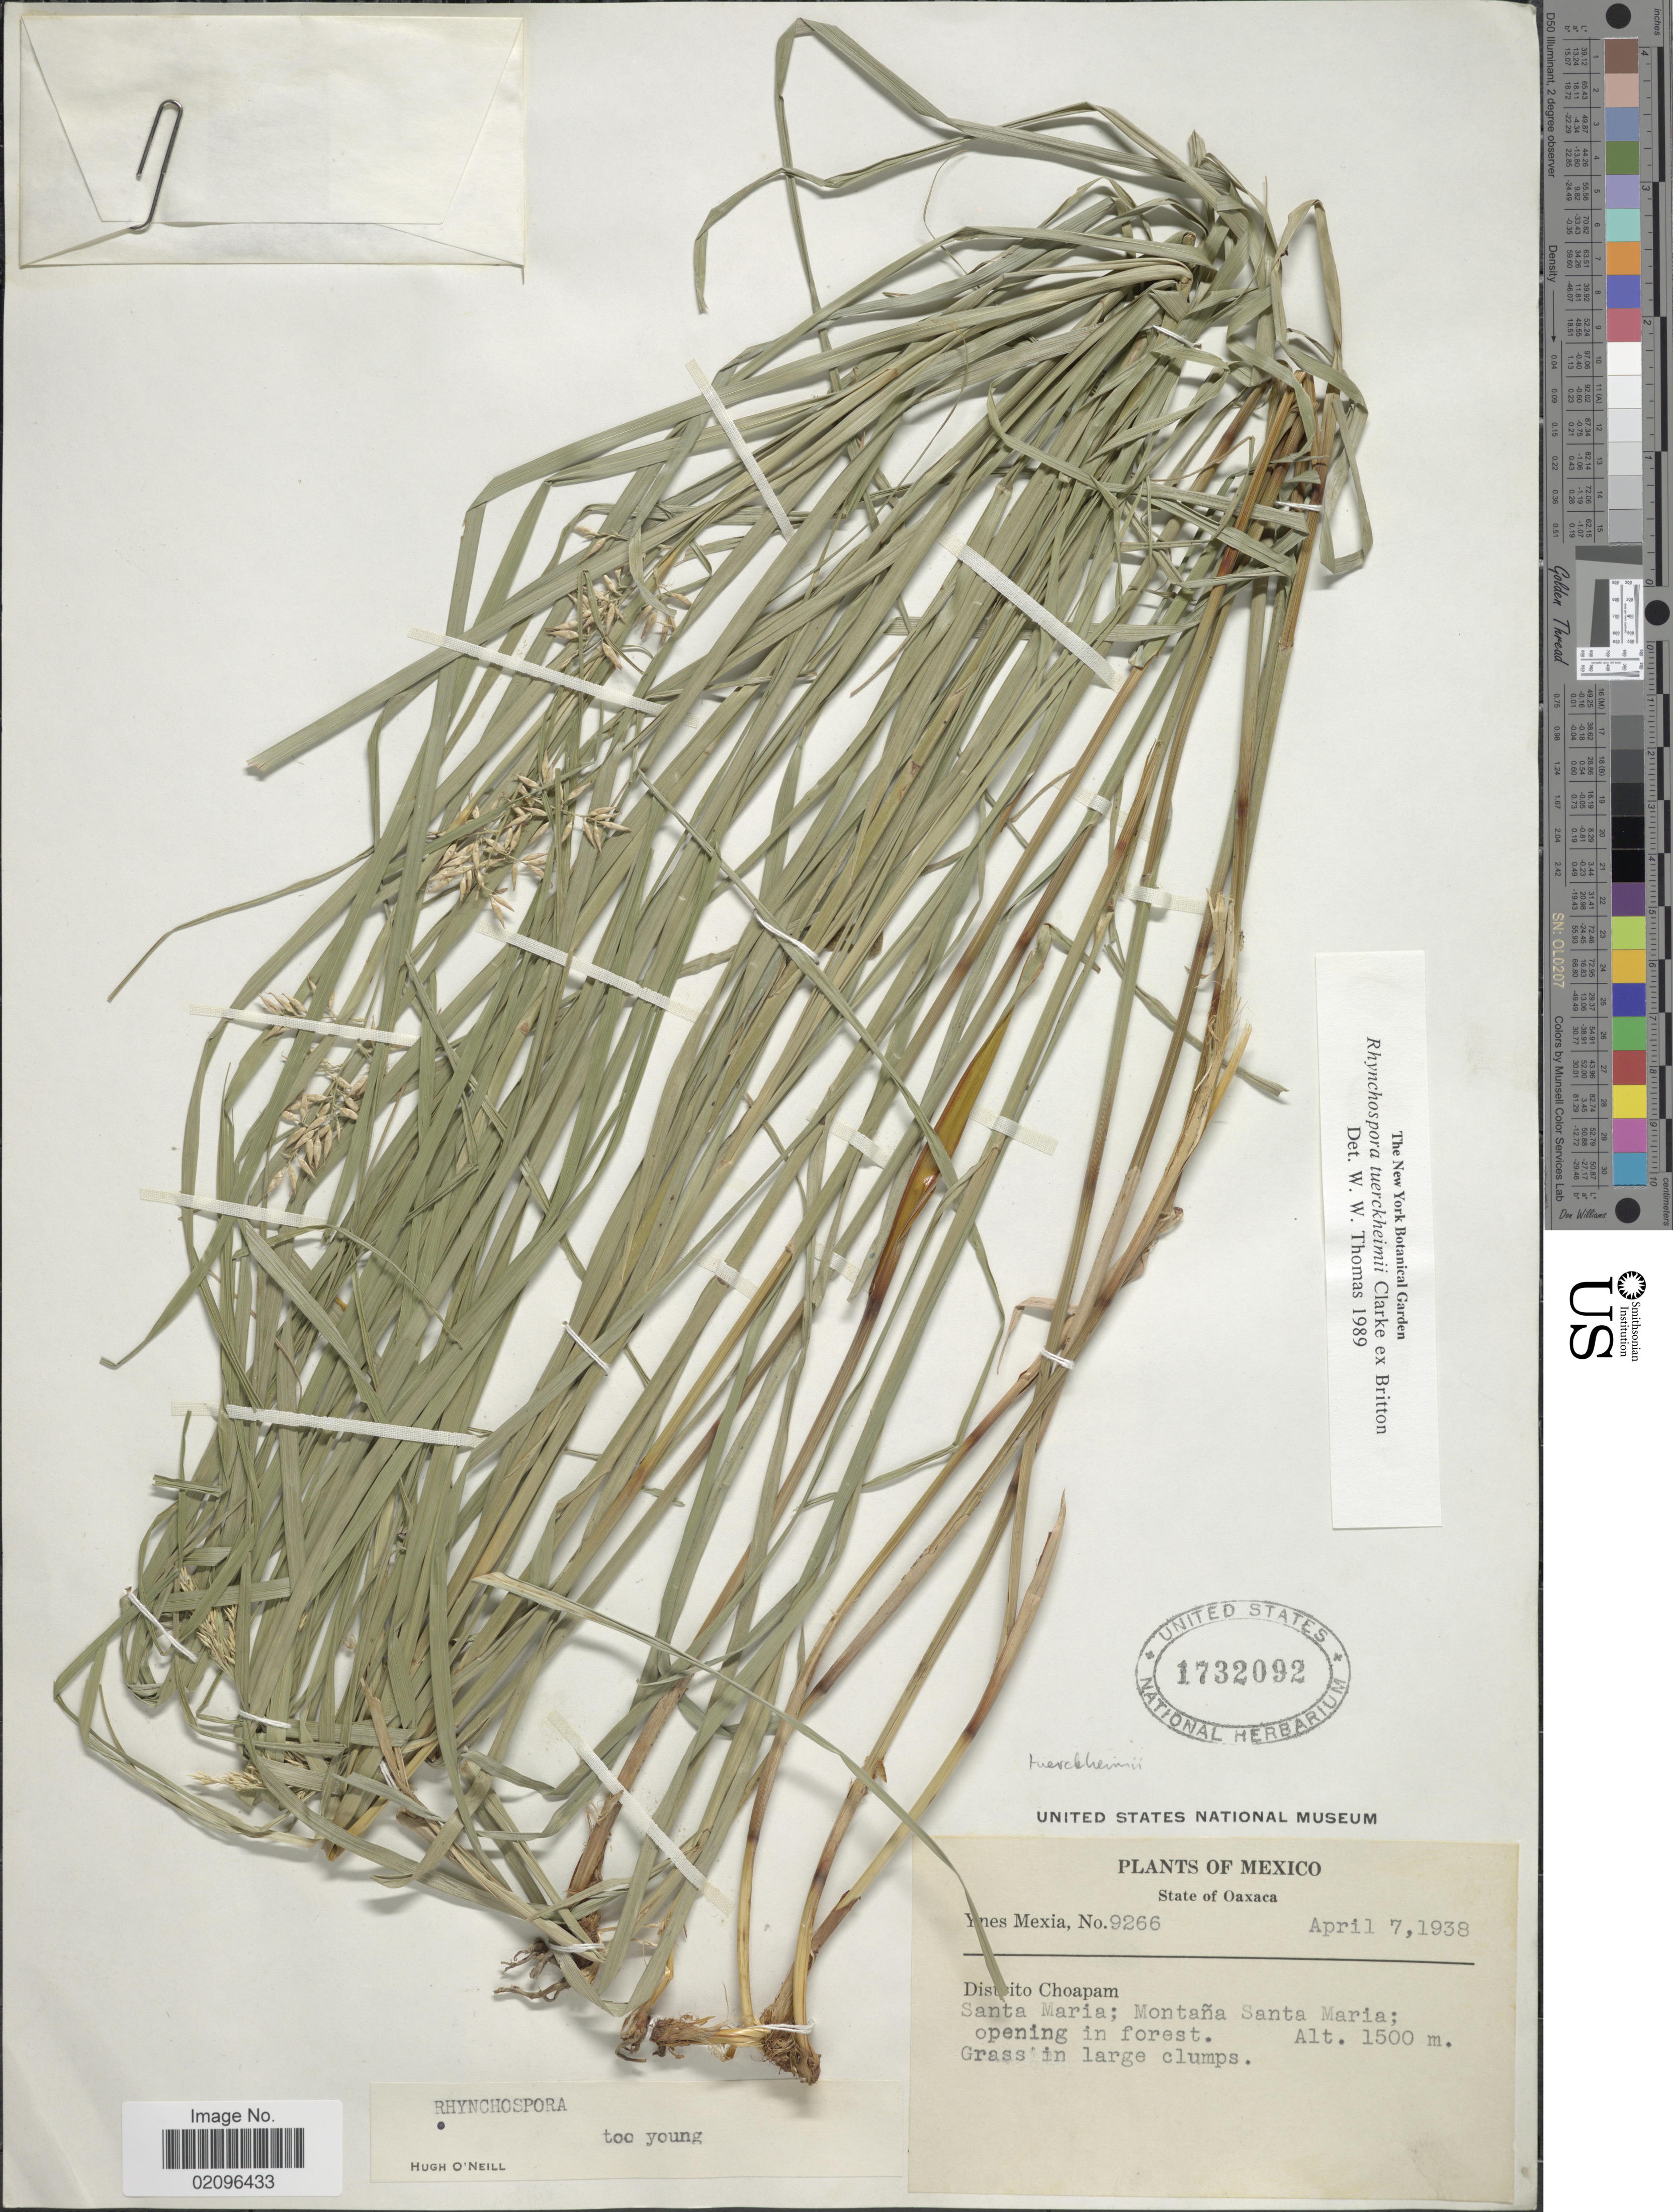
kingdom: Plantae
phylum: Tracheophyta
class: Liliopsida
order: Poales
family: Cyperaceae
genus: Rhynchospora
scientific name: Rhynchospora tuerckheimii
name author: C.B. Clarke ex Kük.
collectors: Y. Mexia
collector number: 9266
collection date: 1938-04-07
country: Mexico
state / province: Oaxaca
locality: State of Oaxaca. Distrio Choapam, Santa Maria; Montana Santa Maria. opening in forest.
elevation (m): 1500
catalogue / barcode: US 1732092